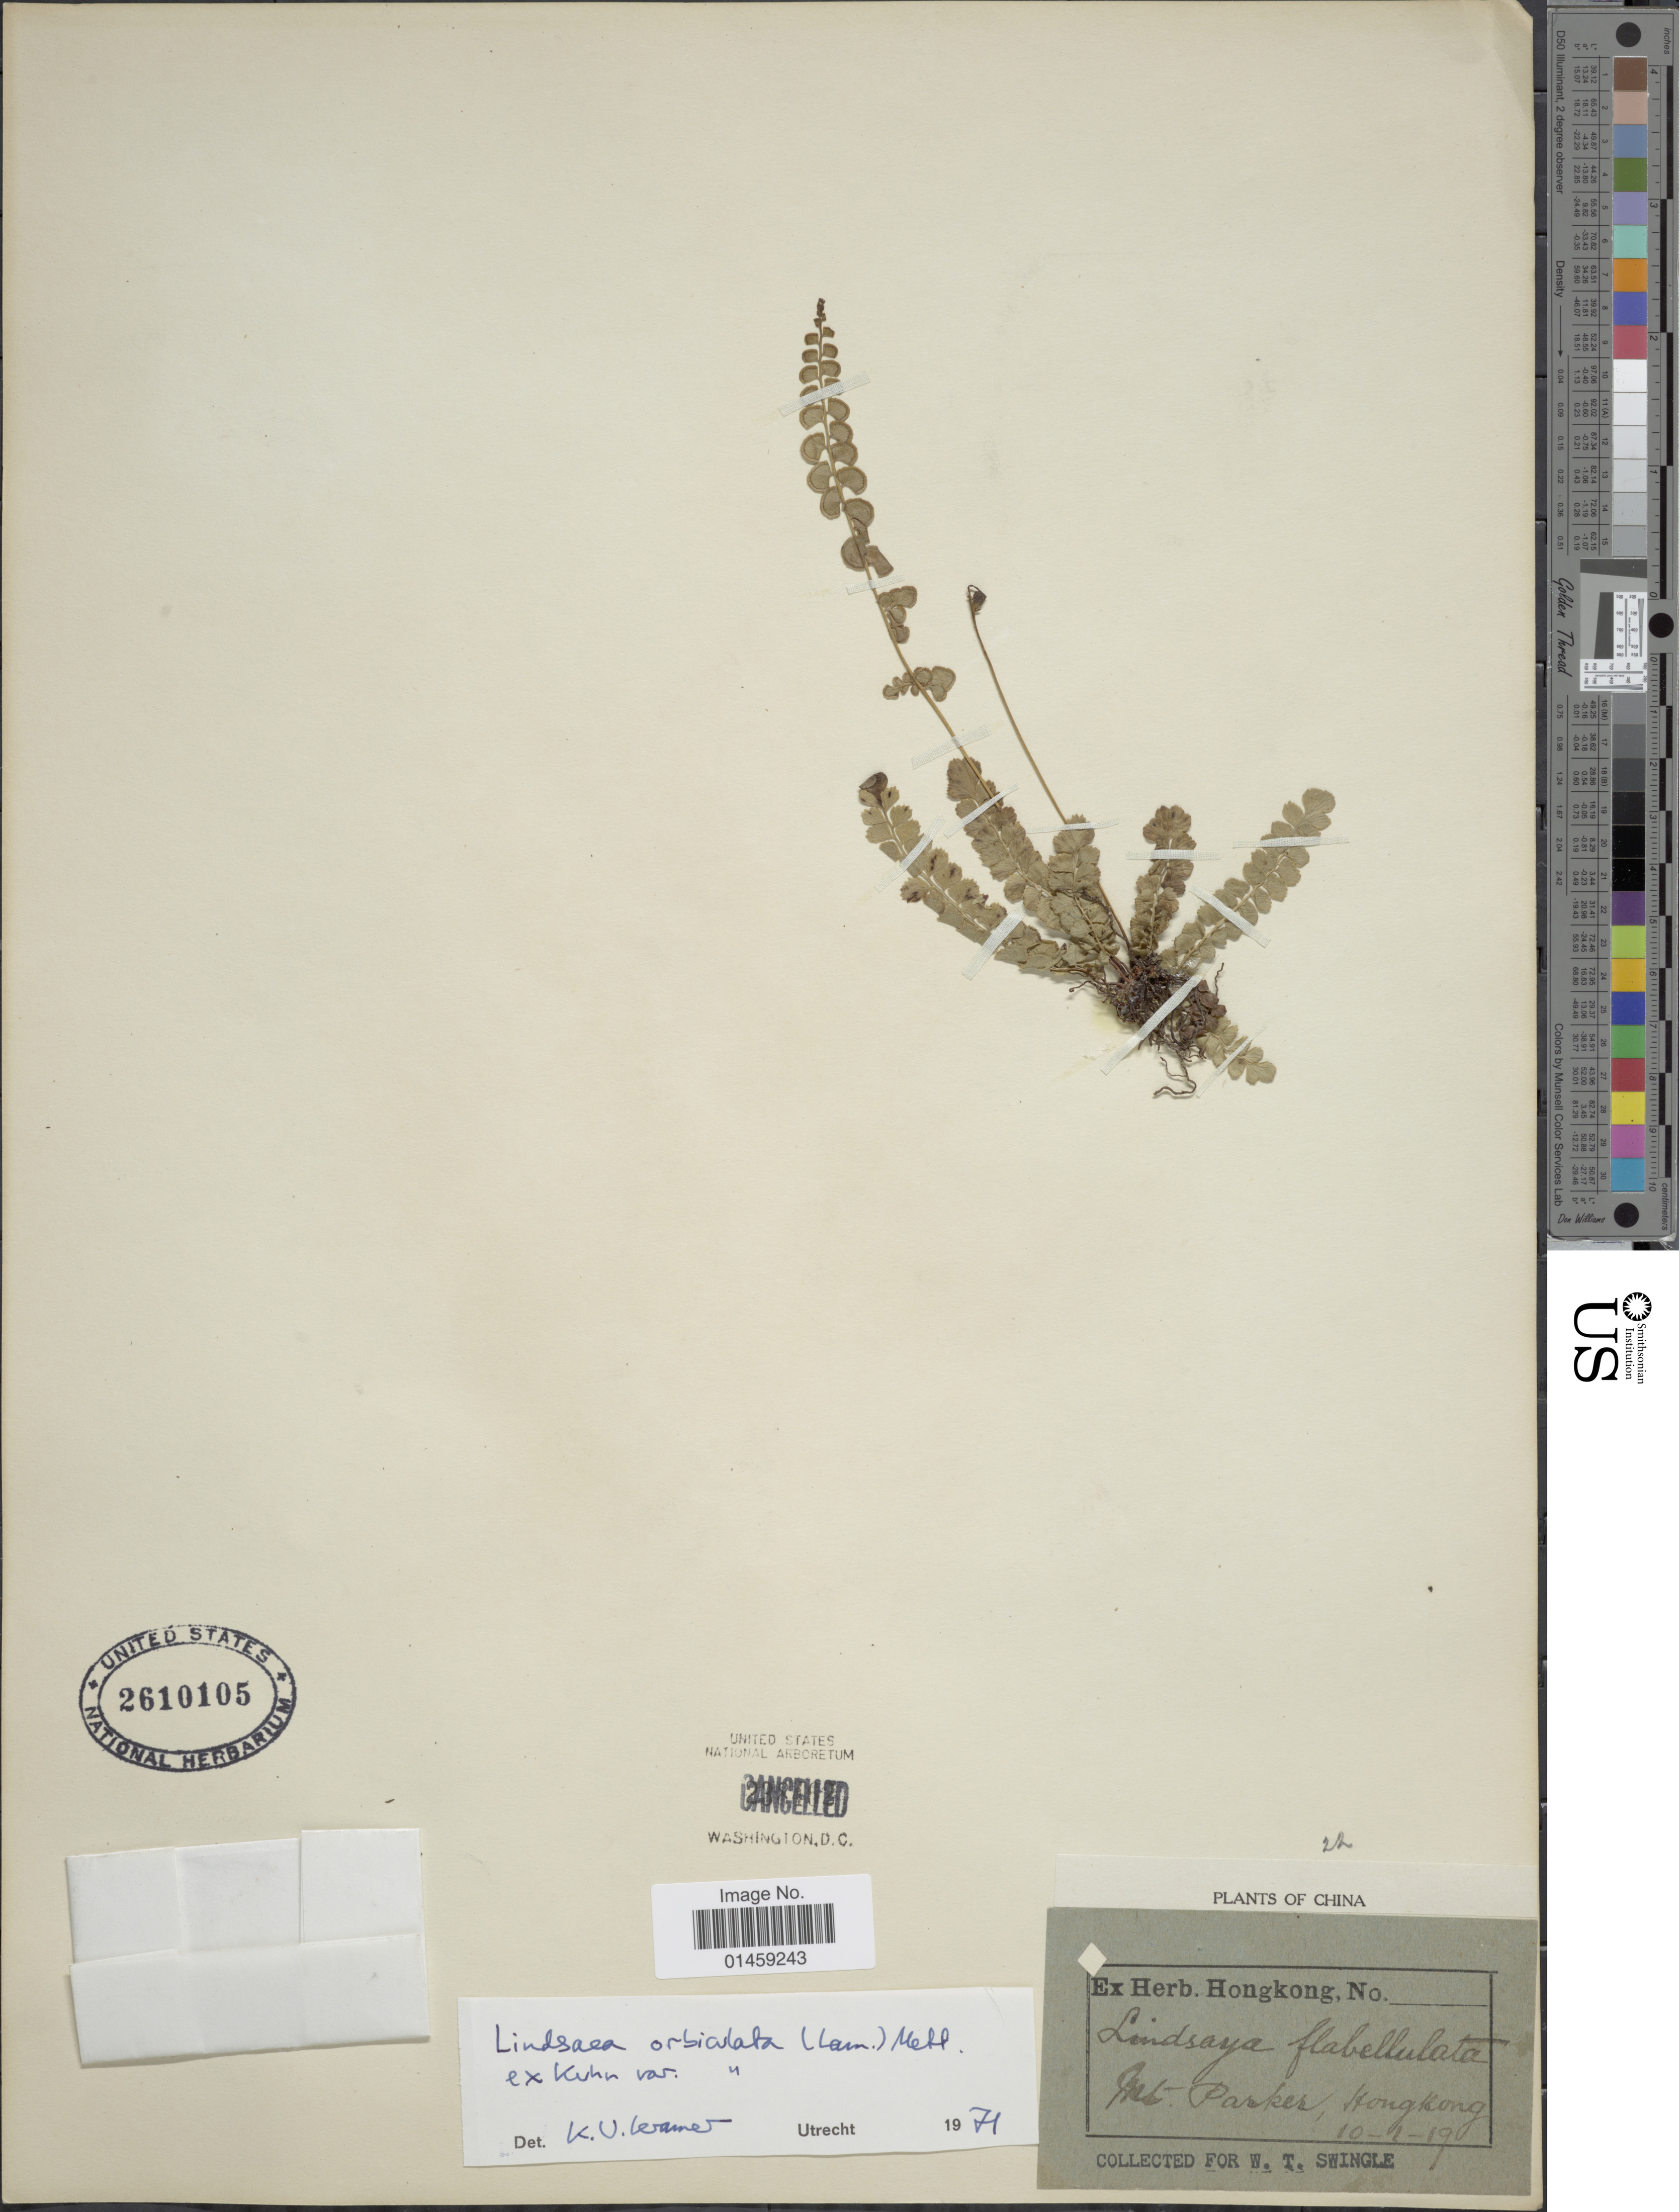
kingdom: Plantae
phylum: Tracheophyta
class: Polypodiopsida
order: Polypodiales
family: Lindsaeaceae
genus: Lindsaea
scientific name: Lindsaea orbiculata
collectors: W. T. Swingle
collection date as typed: Transcribed d/m/y: 10/1/19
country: China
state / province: Hong Kong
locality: Mt. Parker, Hongkong.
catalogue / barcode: US 2610105